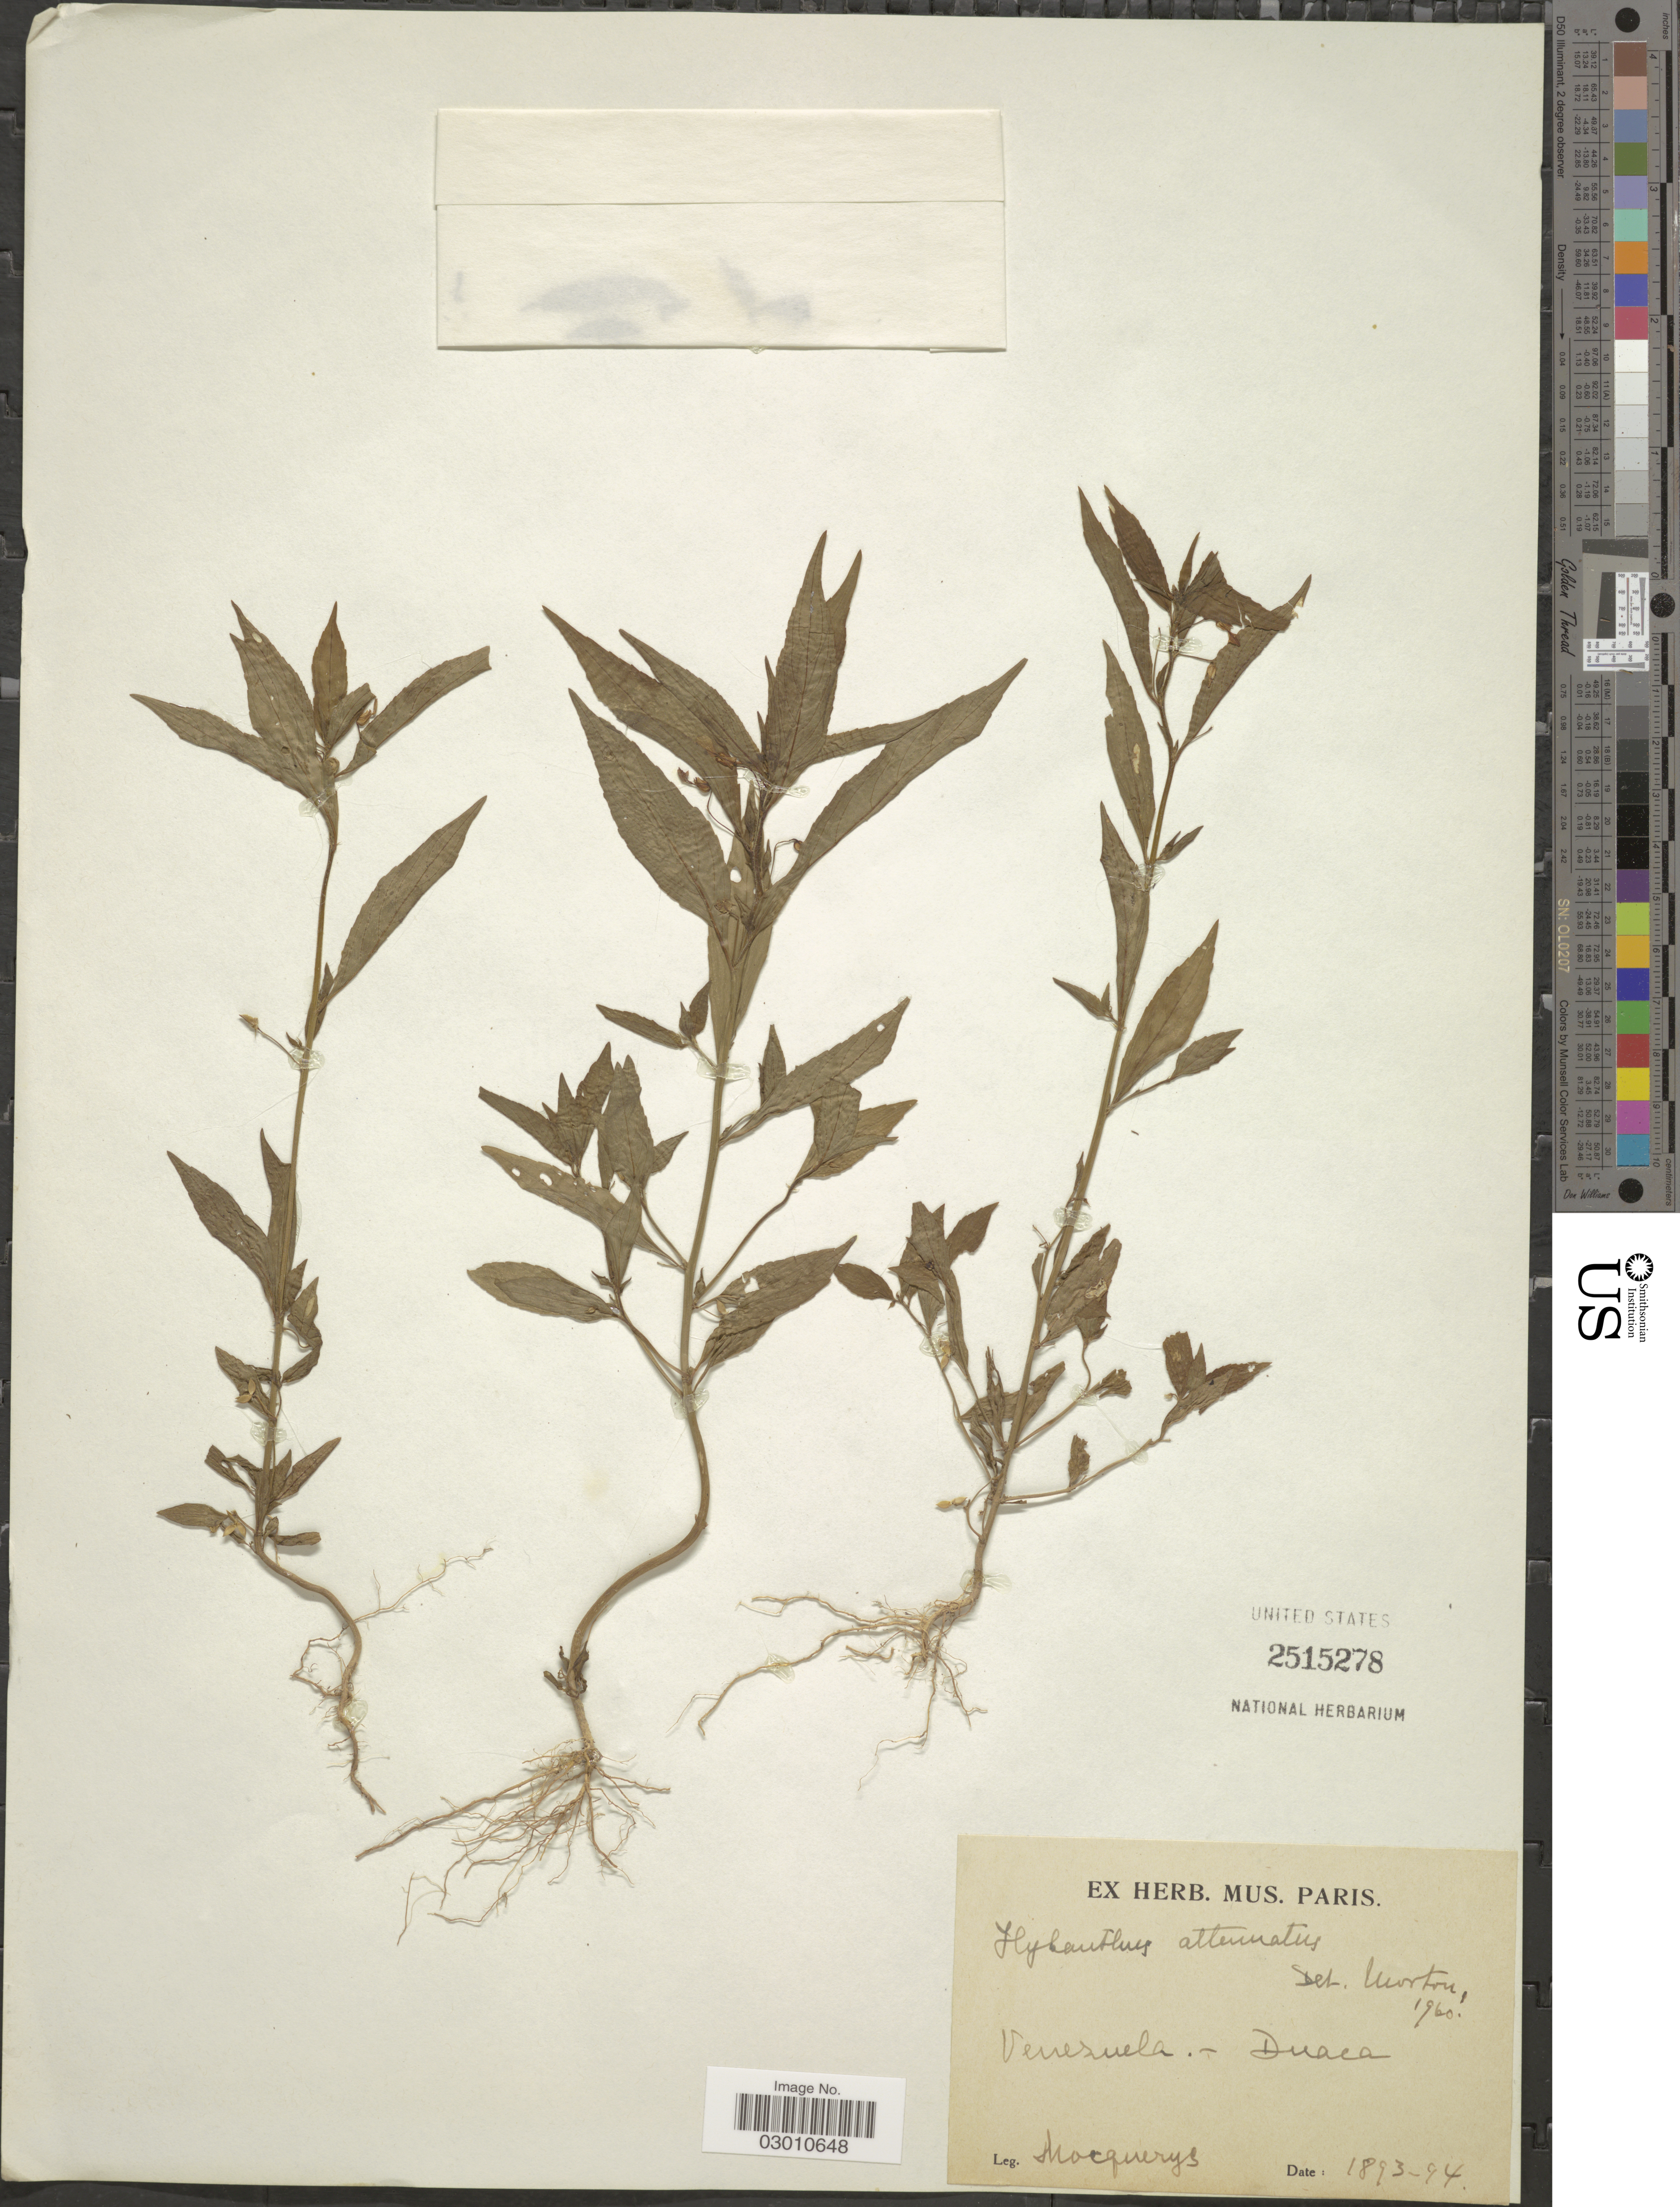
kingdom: Plantae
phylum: Tracheophyta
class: Magnoliopsida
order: Malpighiales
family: Violaceae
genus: Pombalia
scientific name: Pombalia attenuata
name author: (Humb. & Bonpl. ex Willd.) Paula-Souza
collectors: A. Mocquerys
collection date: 1893/1894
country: Venezuela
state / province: Lara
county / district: Crespo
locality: Duaca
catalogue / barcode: US 2515278